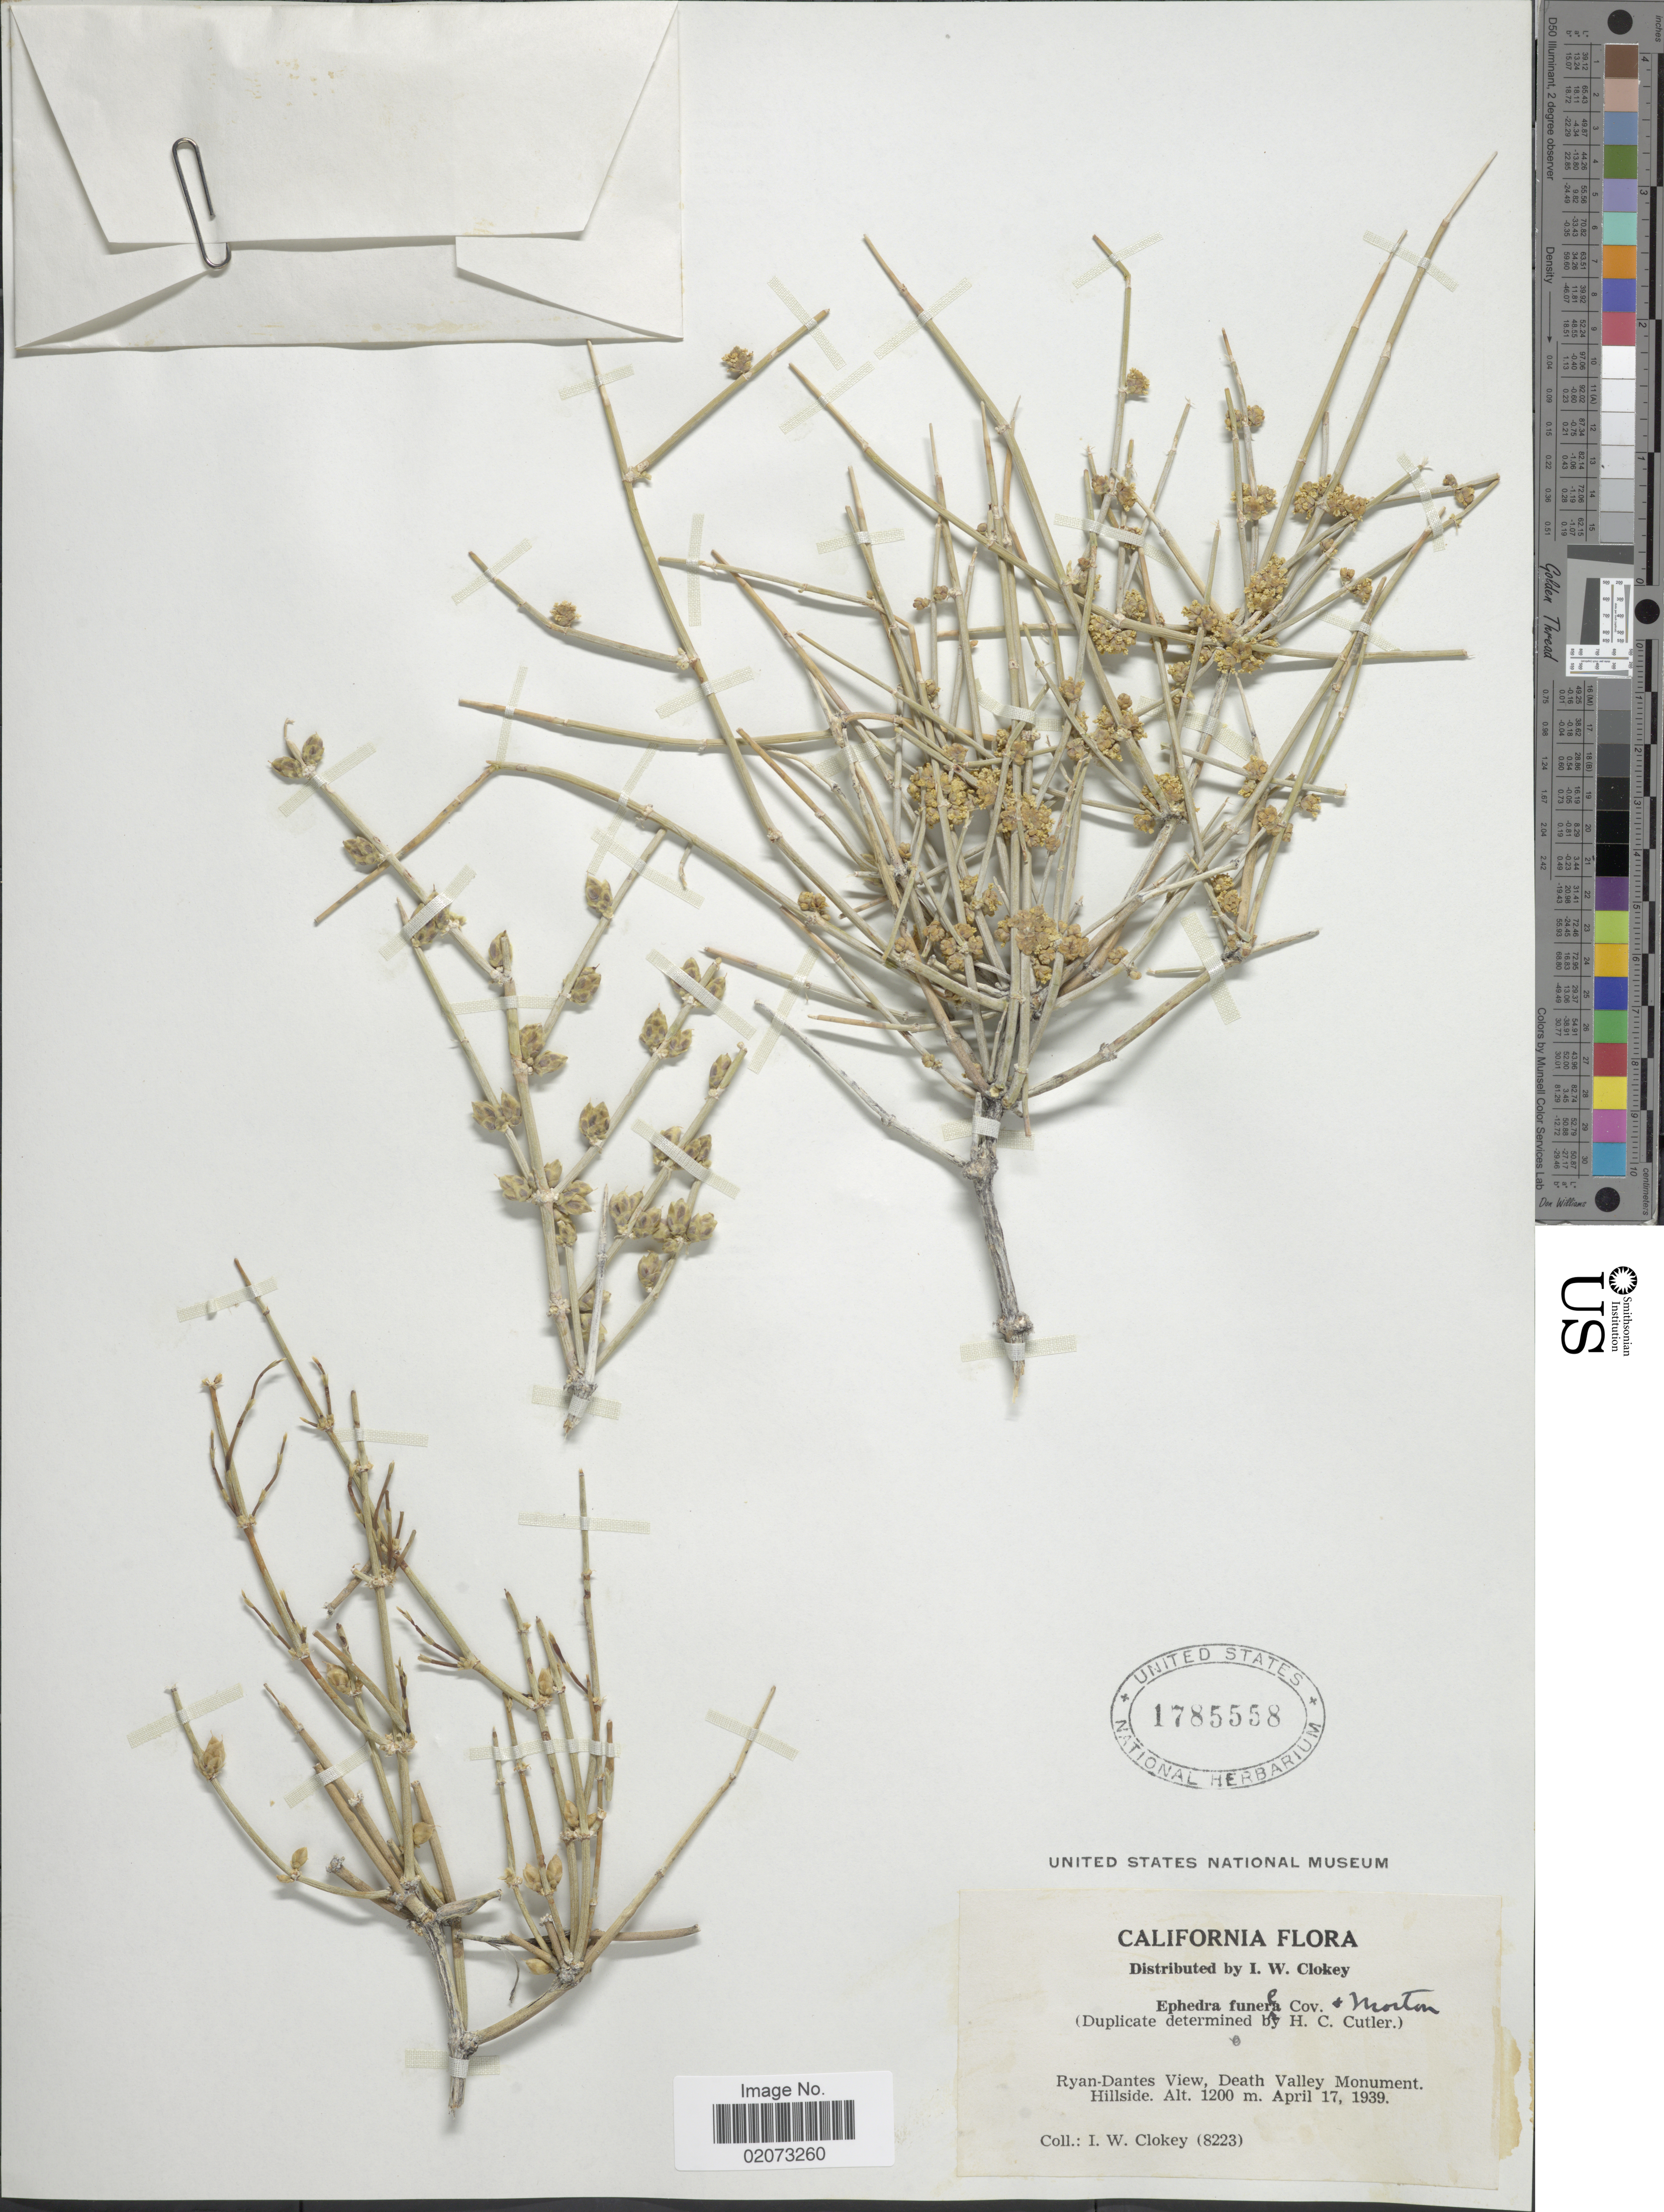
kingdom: Plantae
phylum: Tracheophyta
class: Gnetopsida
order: Ephedrales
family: Ephedraceae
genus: Ephedra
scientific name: Ephedra funerea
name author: Coville & C.V. Morton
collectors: I. W. Clokey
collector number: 8223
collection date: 1939-04-17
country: United States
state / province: California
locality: Ryan-Dantes View, Death Valley Monument.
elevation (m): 1200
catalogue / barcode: US 1785558